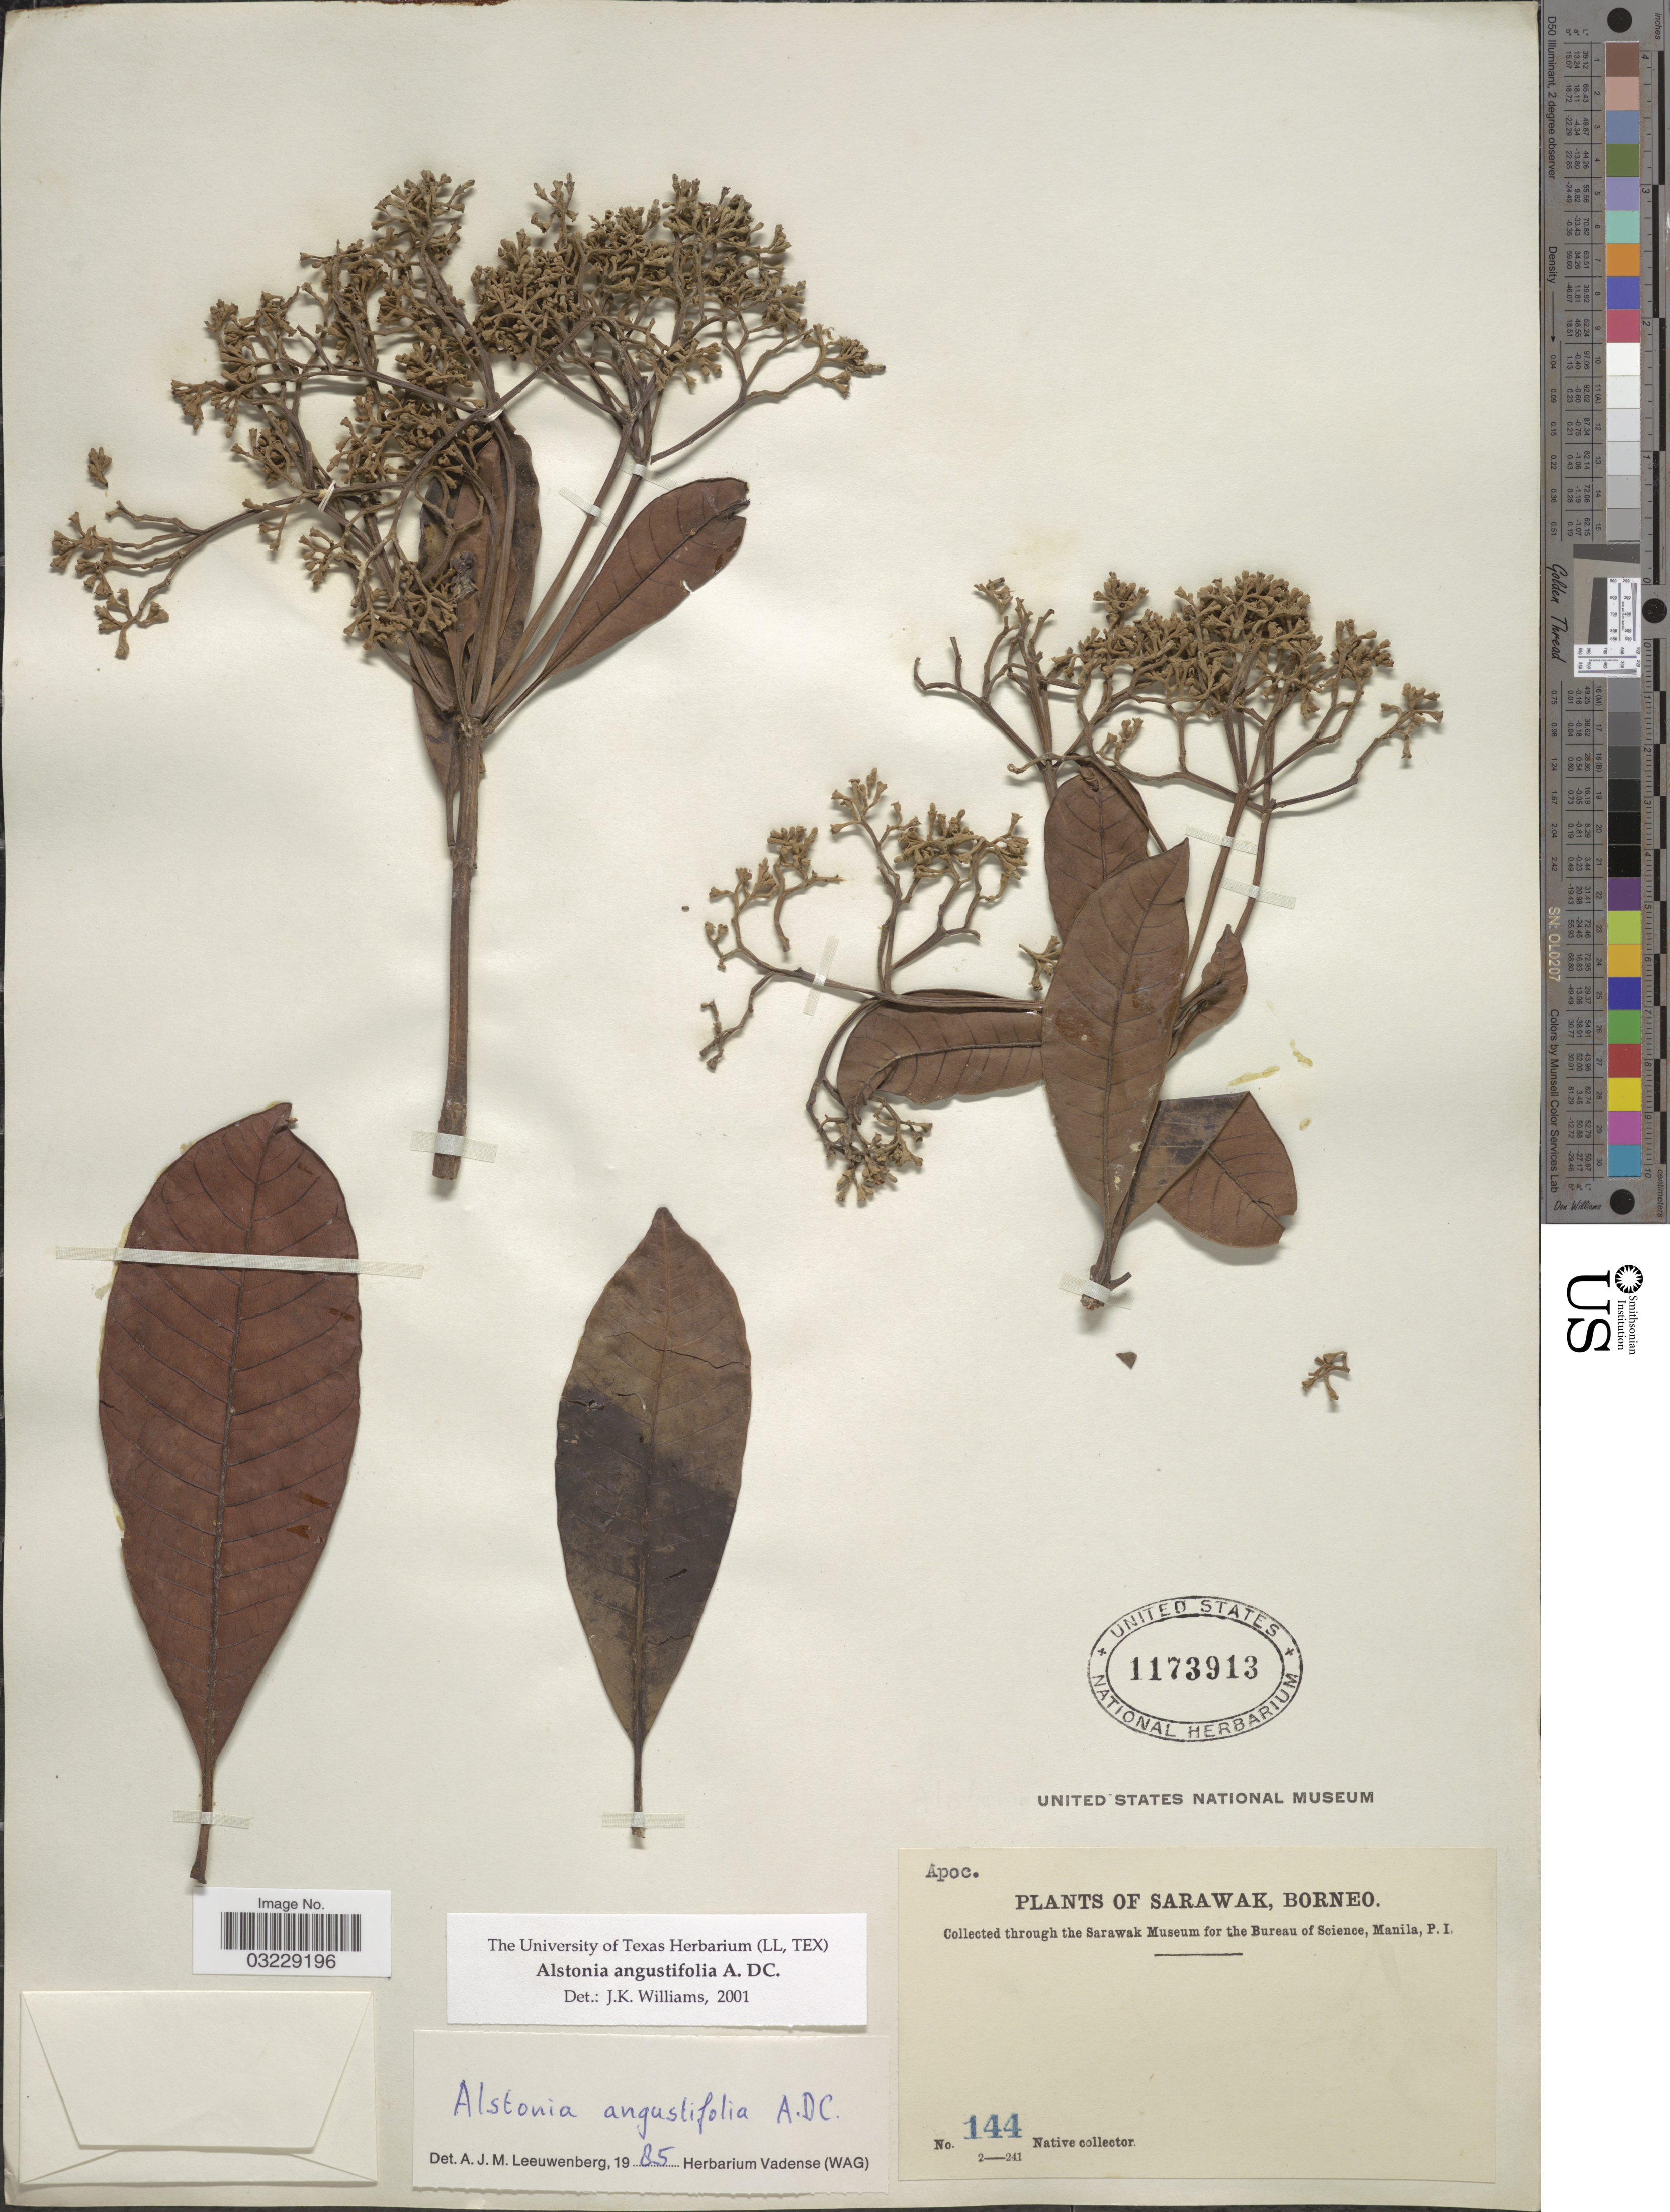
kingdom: Plantae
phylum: Tracheophyta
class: Magnoliopsida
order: Gentianales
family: Apocynaceae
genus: Alstonia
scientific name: Alstonia angustifolia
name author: Wall. ex A. DC.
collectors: Native collector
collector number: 144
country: Malaysia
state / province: Sarawak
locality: Borneo.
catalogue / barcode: US 1173913